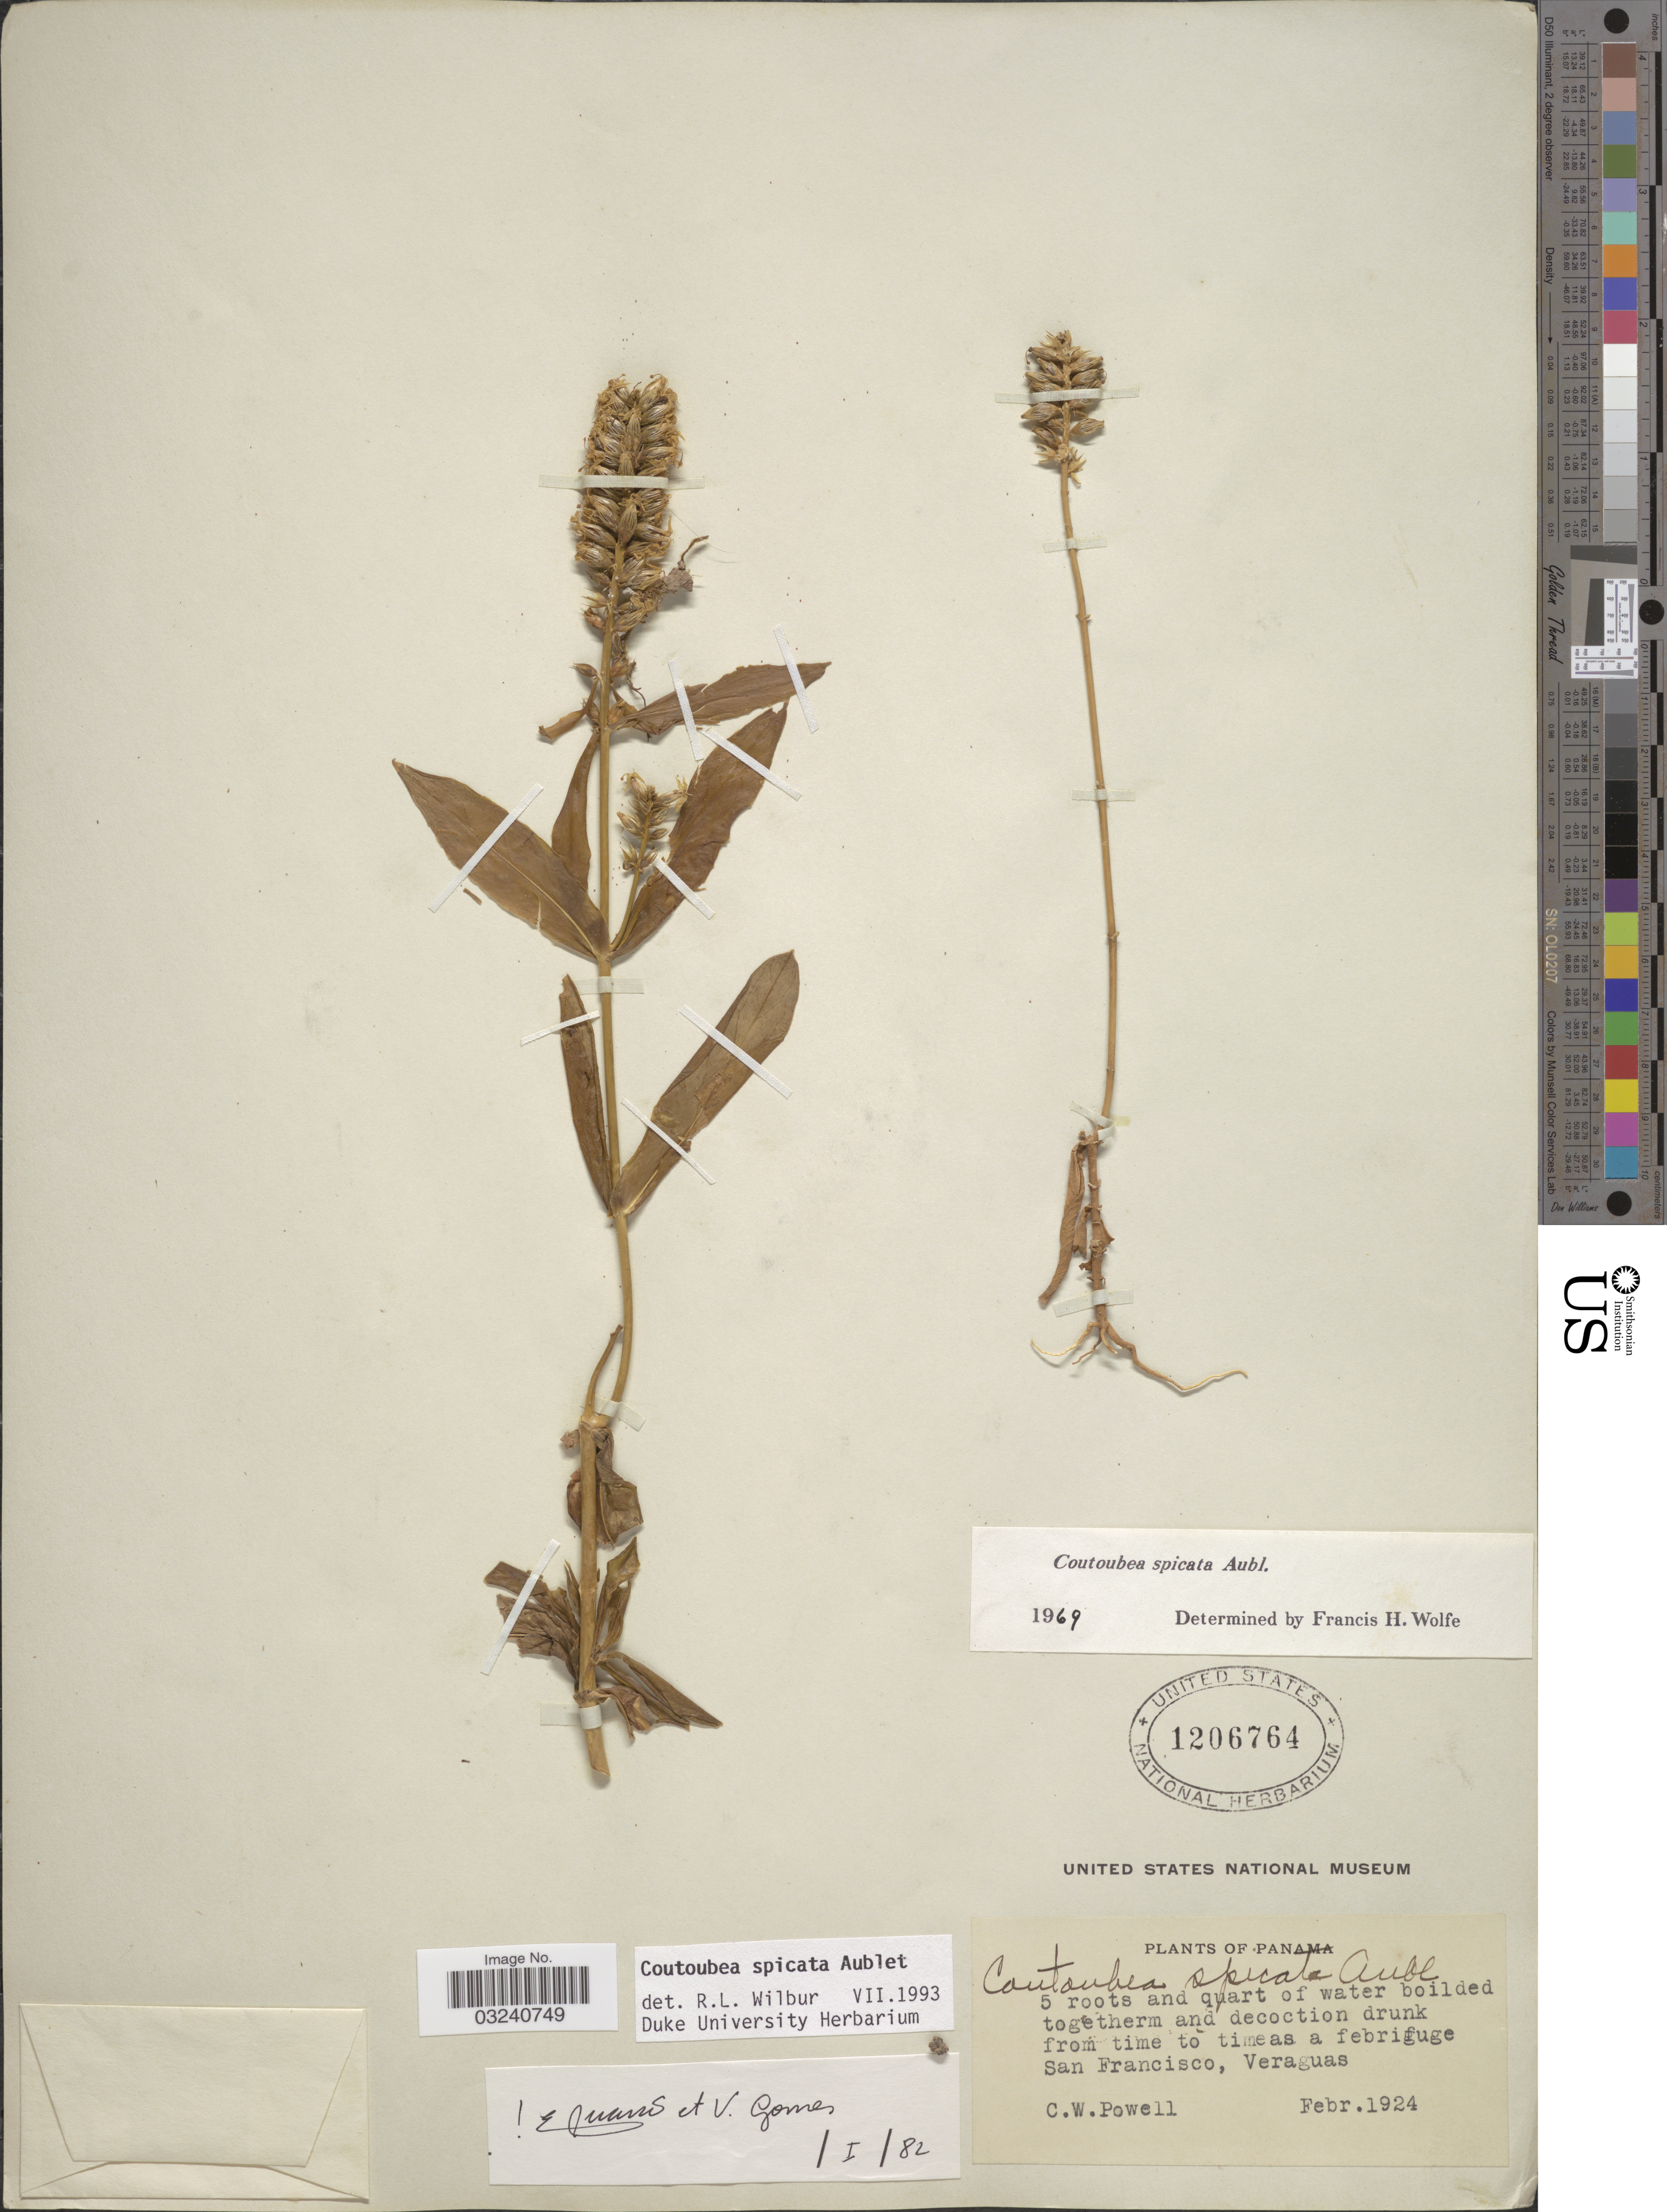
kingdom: Plantae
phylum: Tracheophyta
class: Magnoliopsida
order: Gentianales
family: Gentianaceae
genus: Coutoubea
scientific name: Coutoubea spicata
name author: Aubl.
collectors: C. W. Powell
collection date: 1924-02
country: Panama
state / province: Veraguas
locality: San Francisco.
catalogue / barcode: US 1206764